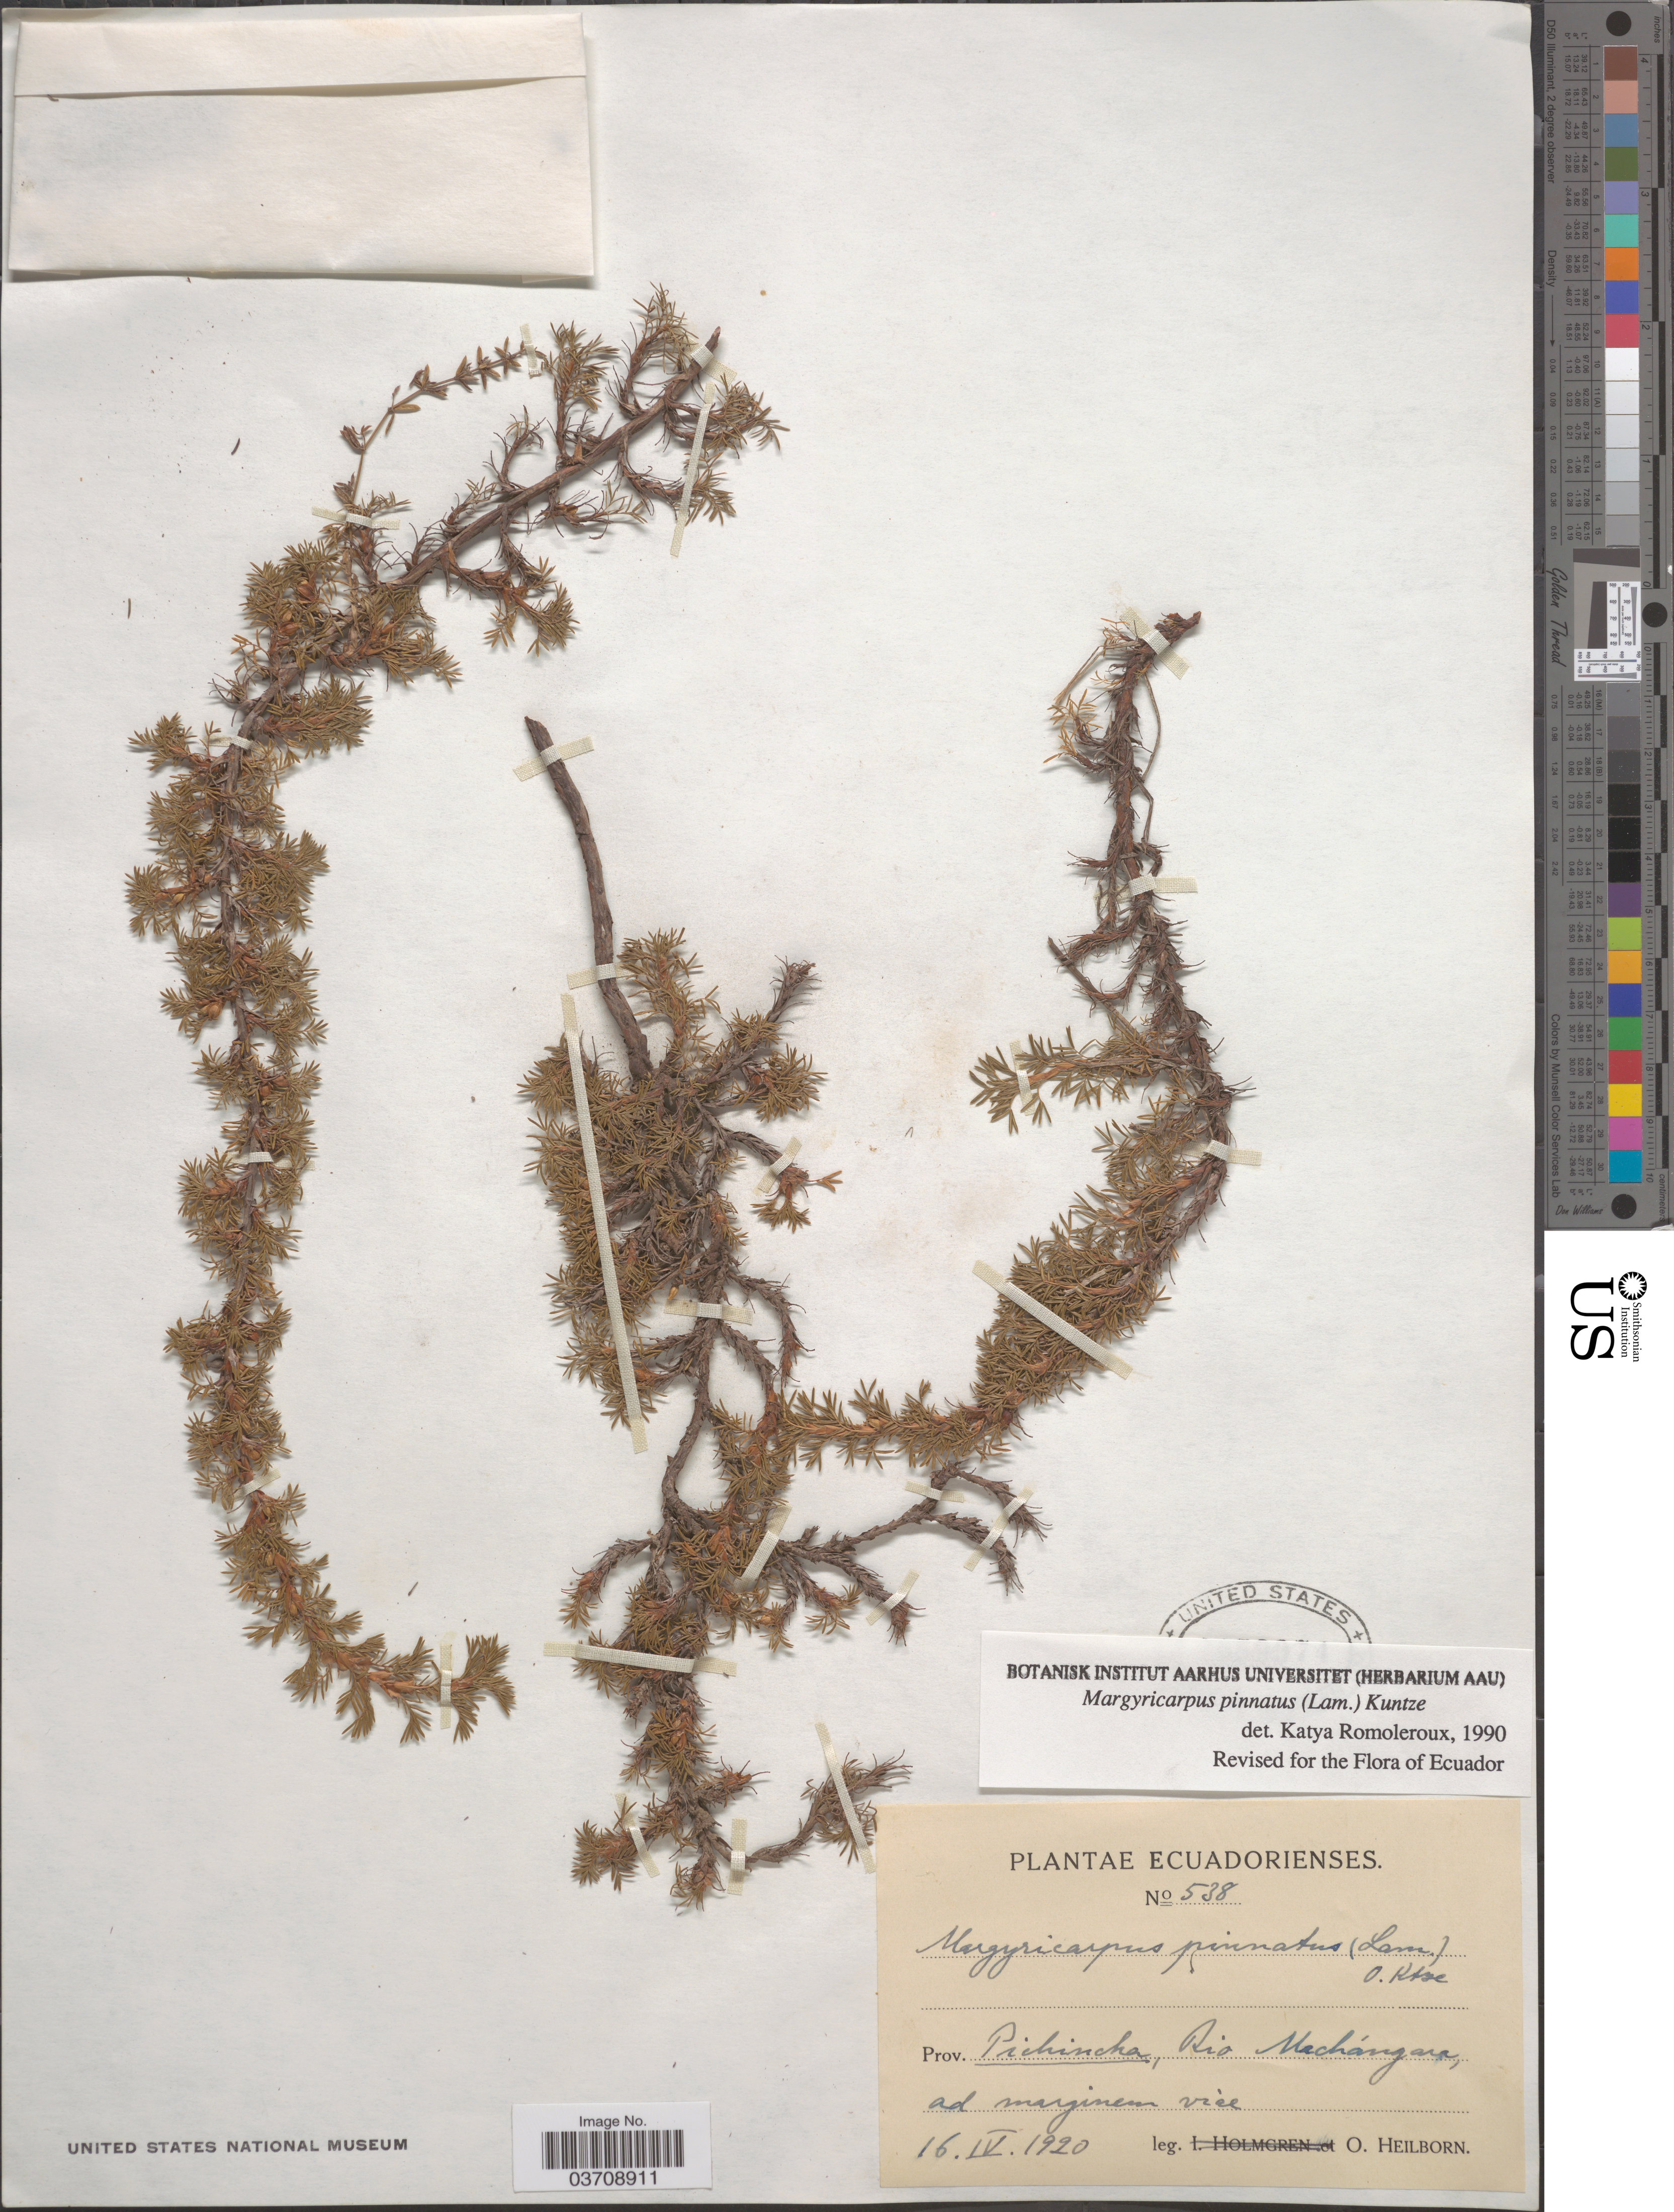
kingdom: Plantae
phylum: Tracheophyta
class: Magnoliopsida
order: Rosales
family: Rosaceae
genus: Margyricarpus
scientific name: Margyricarpus pinnatus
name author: (Lam.) Kuntze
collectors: O. Heilborn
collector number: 538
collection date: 1920-04-16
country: Ecuador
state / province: Pichincha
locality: Rio Machángara.